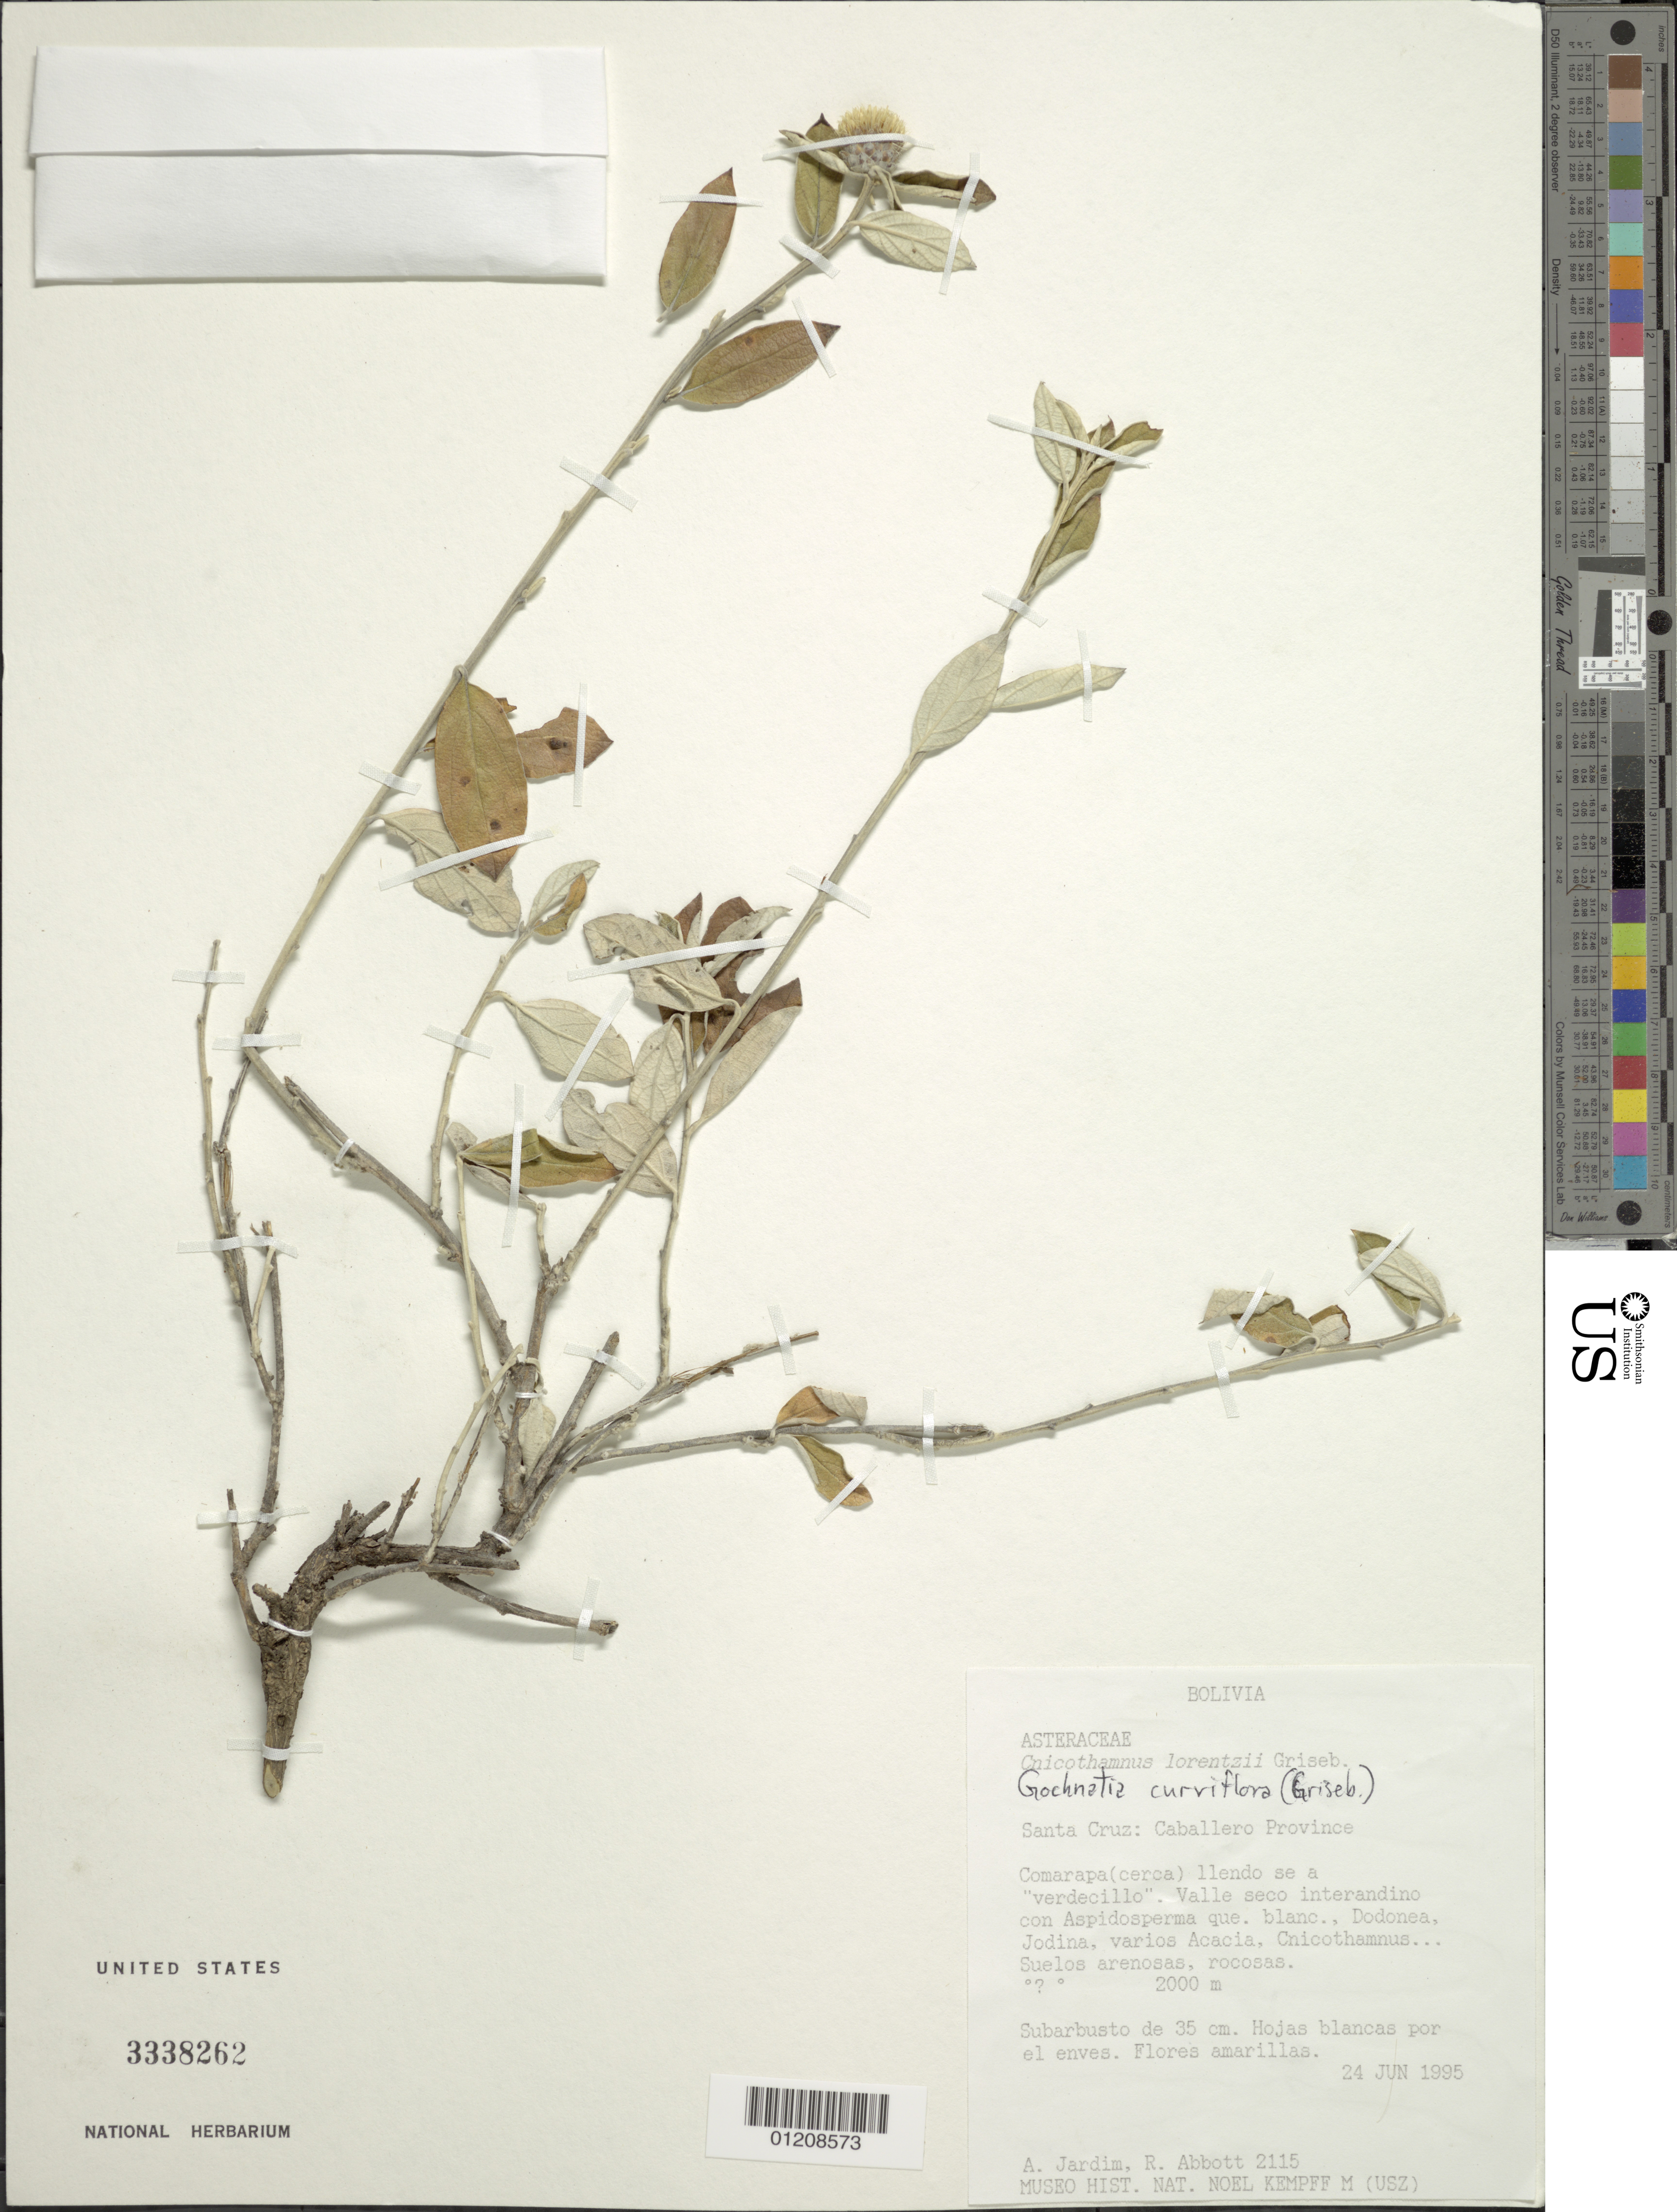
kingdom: Plantae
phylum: Tracheophyta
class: Magnoliopsida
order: Asterales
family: Asteraceae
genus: Gochnatia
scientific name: Gochnatia curviflora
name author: (Griseb.) O. Hoffm.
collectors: A. Jardim & J. R. Abbott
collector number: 2115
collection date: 1995-06-24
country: Bolivia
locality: Santa Cruz: Caballero Province; Comarapa (cerca) llendo se a "verdecillo". Valle seco interandino con Aspidosperma que. Blanc., dodonea, Jodina, varios Acacia, Cnicothemnus… Suelos arenosas, rocosas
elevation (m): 2000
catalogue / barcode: US 3338262